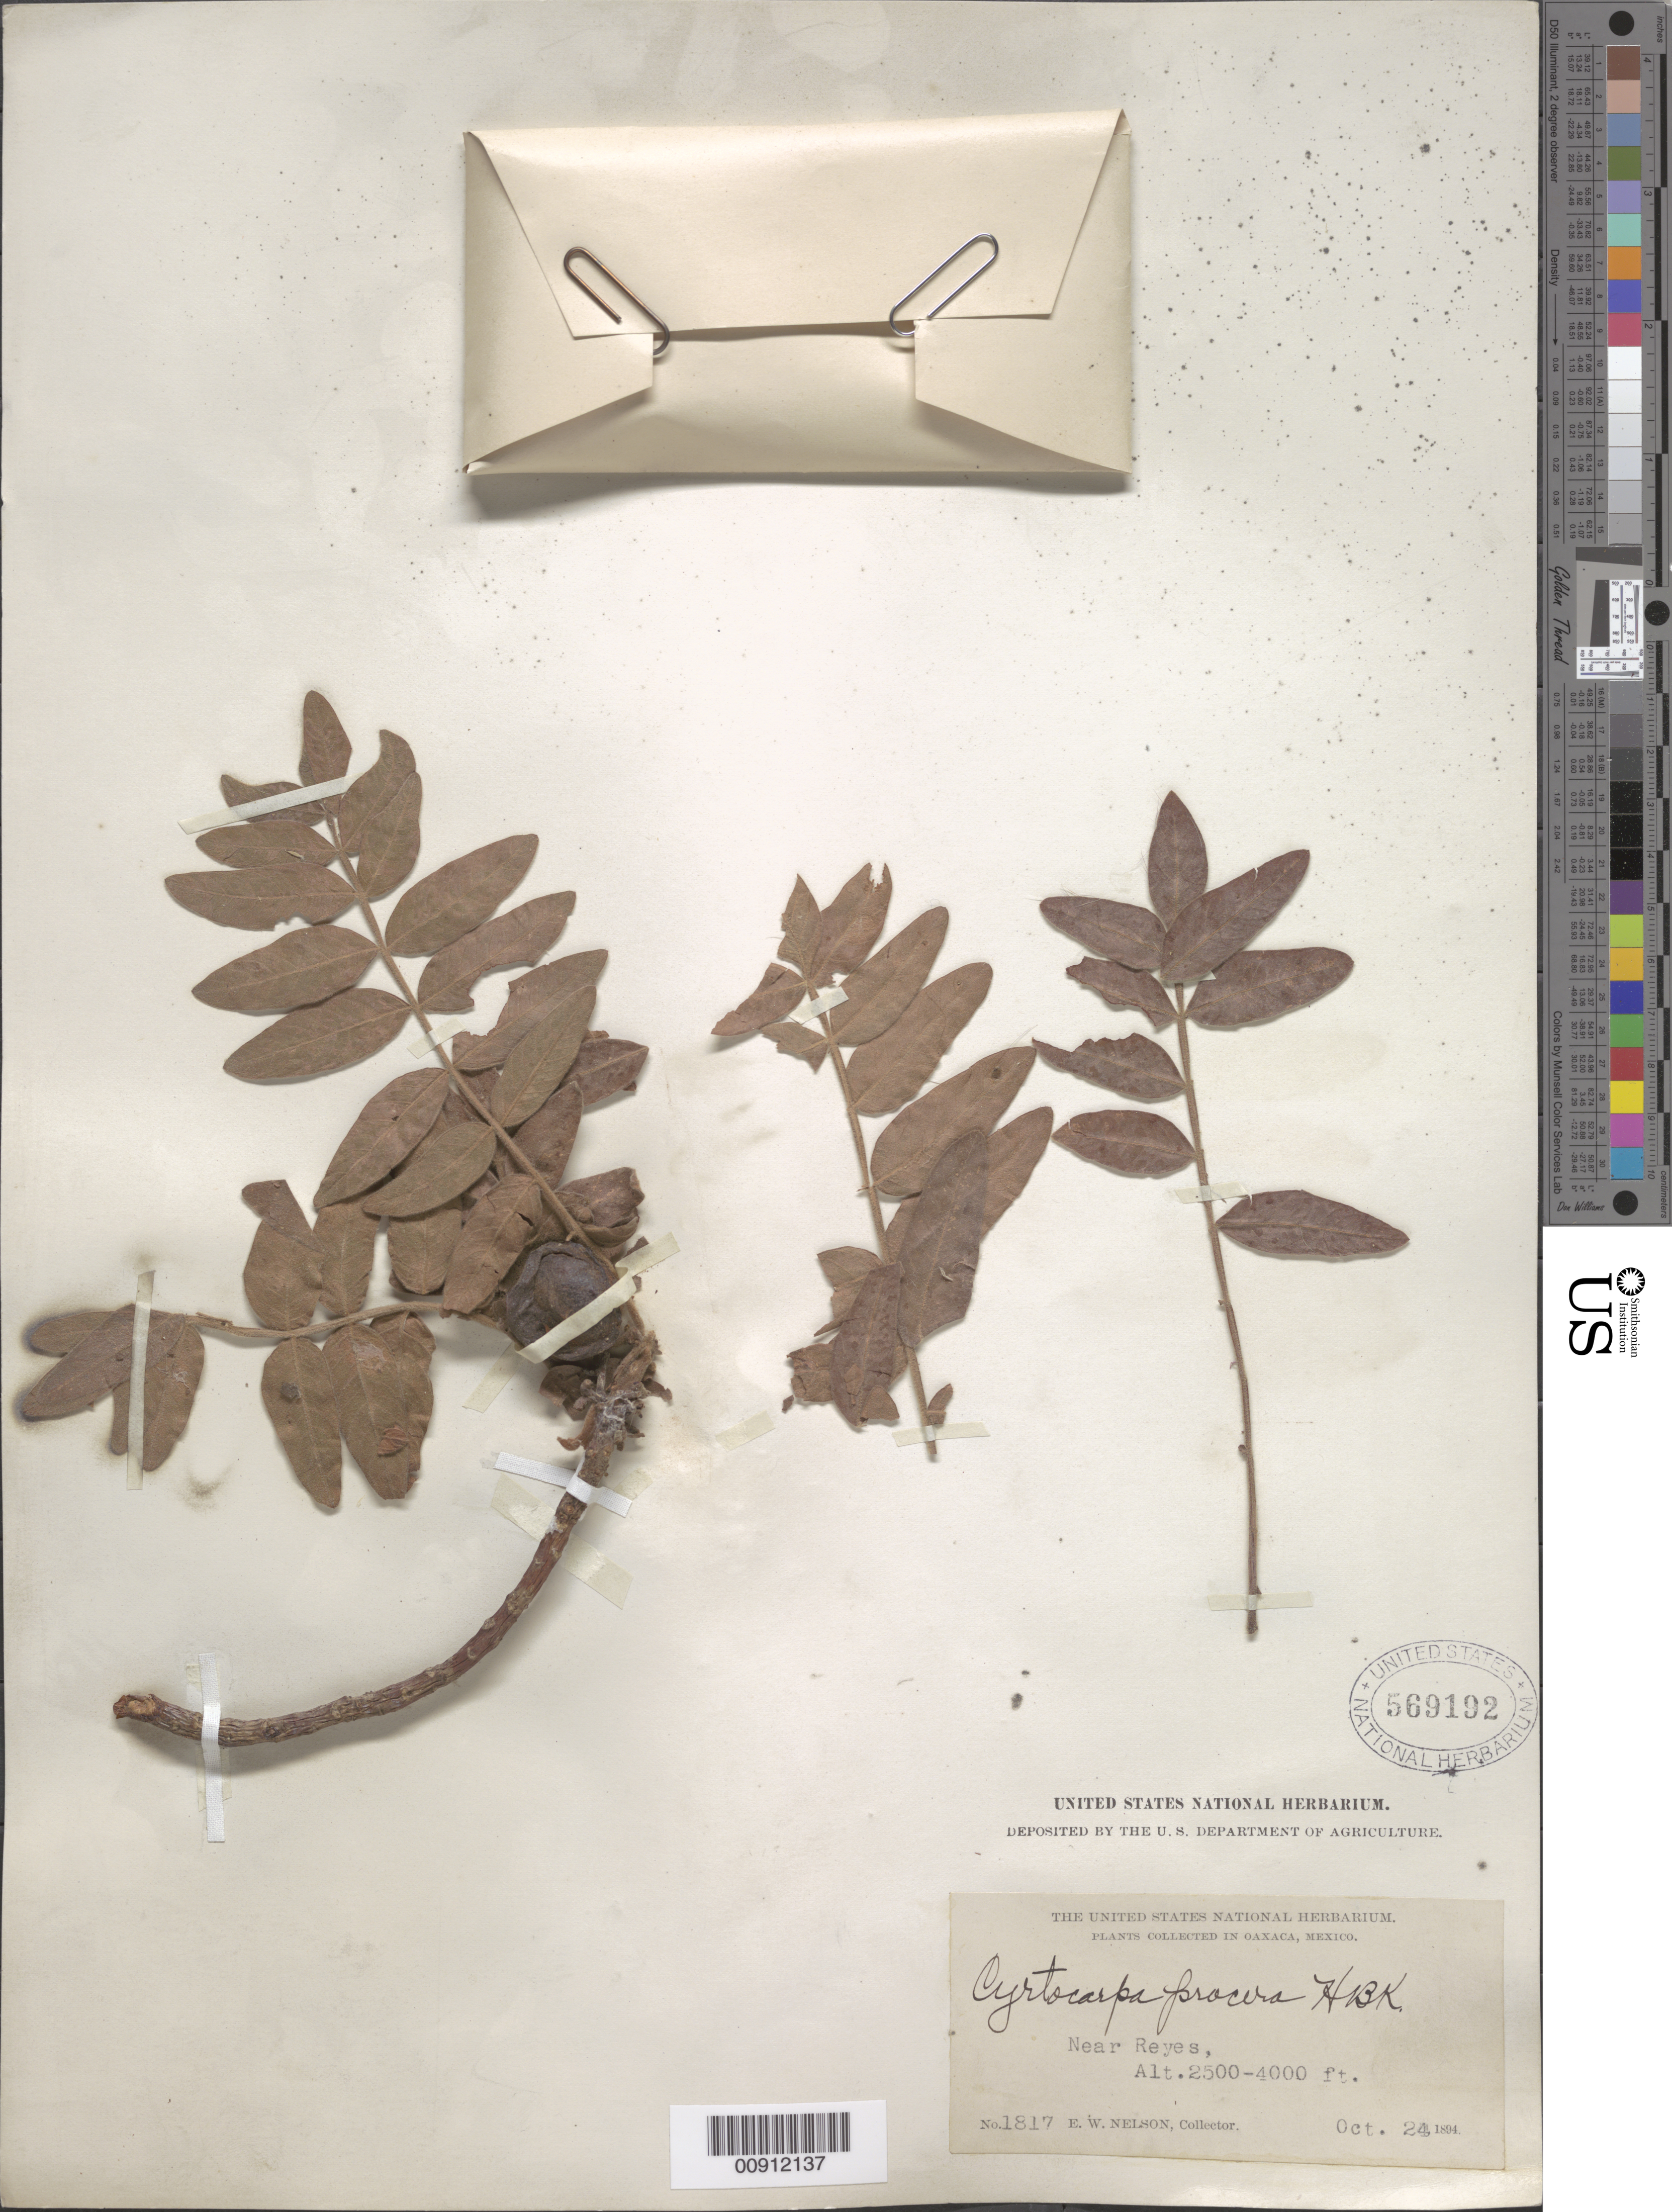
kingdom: Plantae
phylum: Tracheophyta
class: Magnoliopsida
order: Sapindales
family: Anacardiaceae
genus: Cyrtocarpa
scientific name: Cyrtocarpa procera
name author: Kunth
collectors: E. W. Nelson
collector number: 1817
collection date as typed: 24 Oct 1894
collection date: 1894-10-24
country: Mexico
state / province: Oaxaca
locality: Near Reyes, Oaxaca.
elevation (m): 762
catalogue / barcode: US 569192